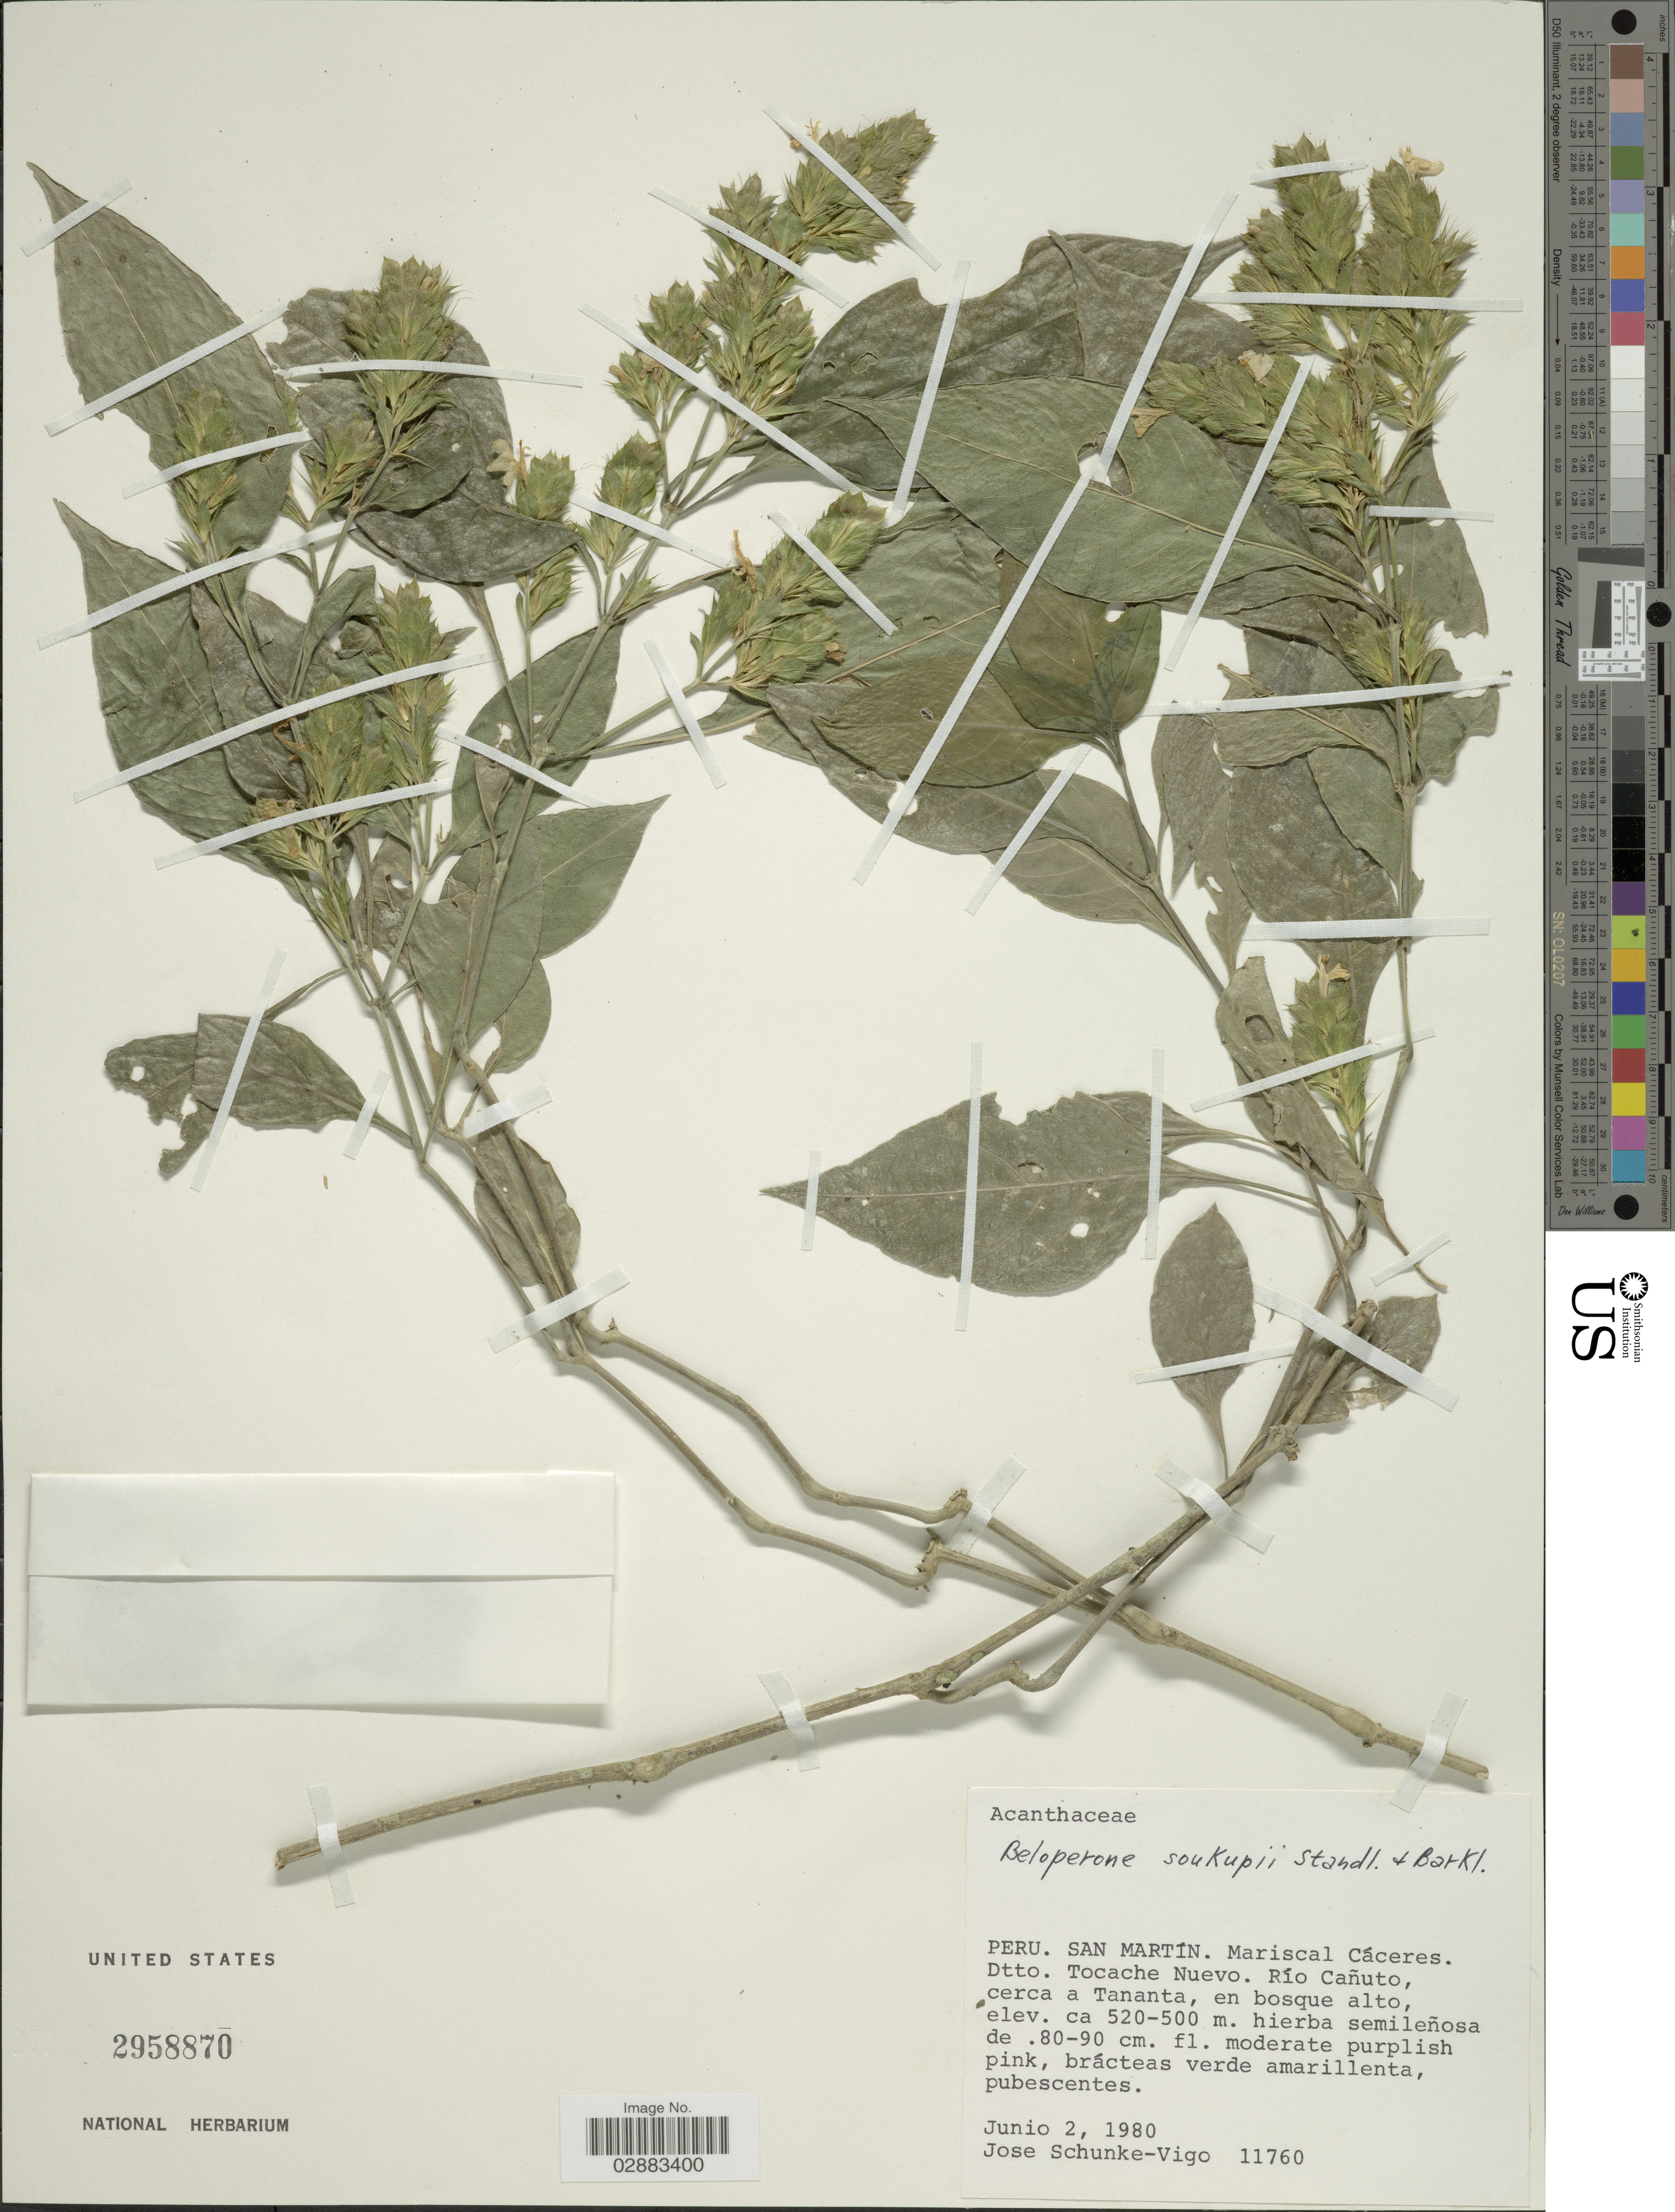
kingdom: Plantae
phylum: Tracheophyta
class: Magnoliopsida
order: Lamiales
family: Acanthaceae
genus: Justicia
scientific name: Justicia soukupii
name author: (Standl. & F.A. Barkley) V.A.W. Graham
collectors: J. Schunke Vigo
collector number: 11760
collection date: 1980-06-02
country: Peru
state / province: San Martín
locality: Mariscal Cáceres. Dtto. Tocache Nuevo. Río Cañuto, cerca a Tananta, en bosque alto.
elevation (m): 500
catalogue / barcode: US 2958870